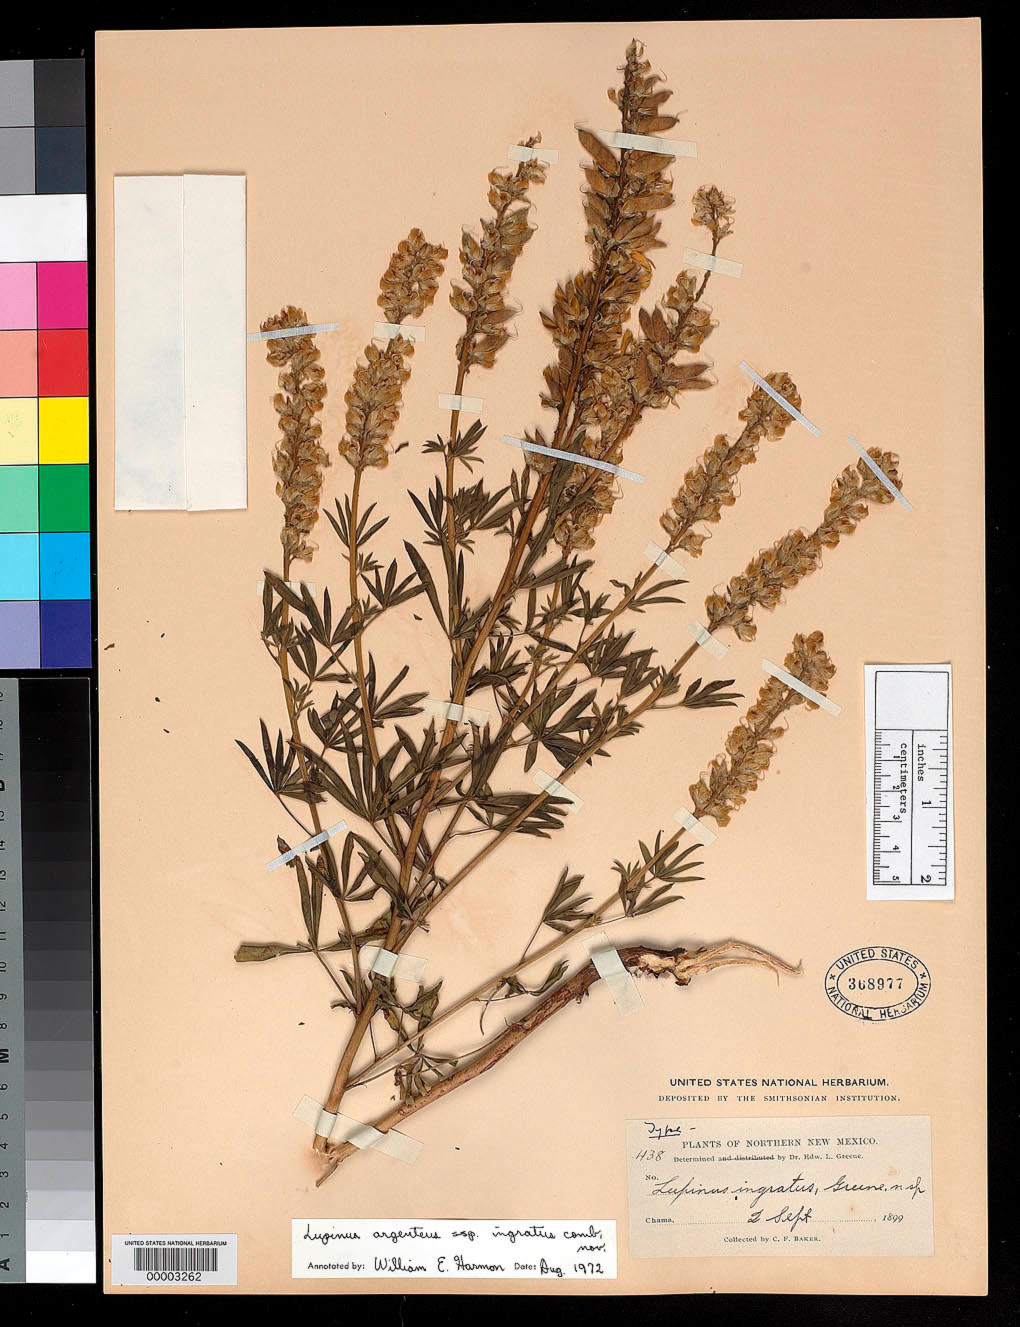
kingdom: Plantae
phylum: Tracheophyta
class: Magnoliopsida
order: Fabales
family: Fabaceae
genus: Lupinus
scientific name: Lupinus ingratus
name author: Greene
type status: Lectotype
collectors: C. F. Baker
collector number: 438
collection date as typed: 02 Sep 1899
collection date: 1899-09-02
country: United States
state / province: New Mexico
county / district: Rio Arriba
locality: Chama.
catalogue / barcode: US 368977